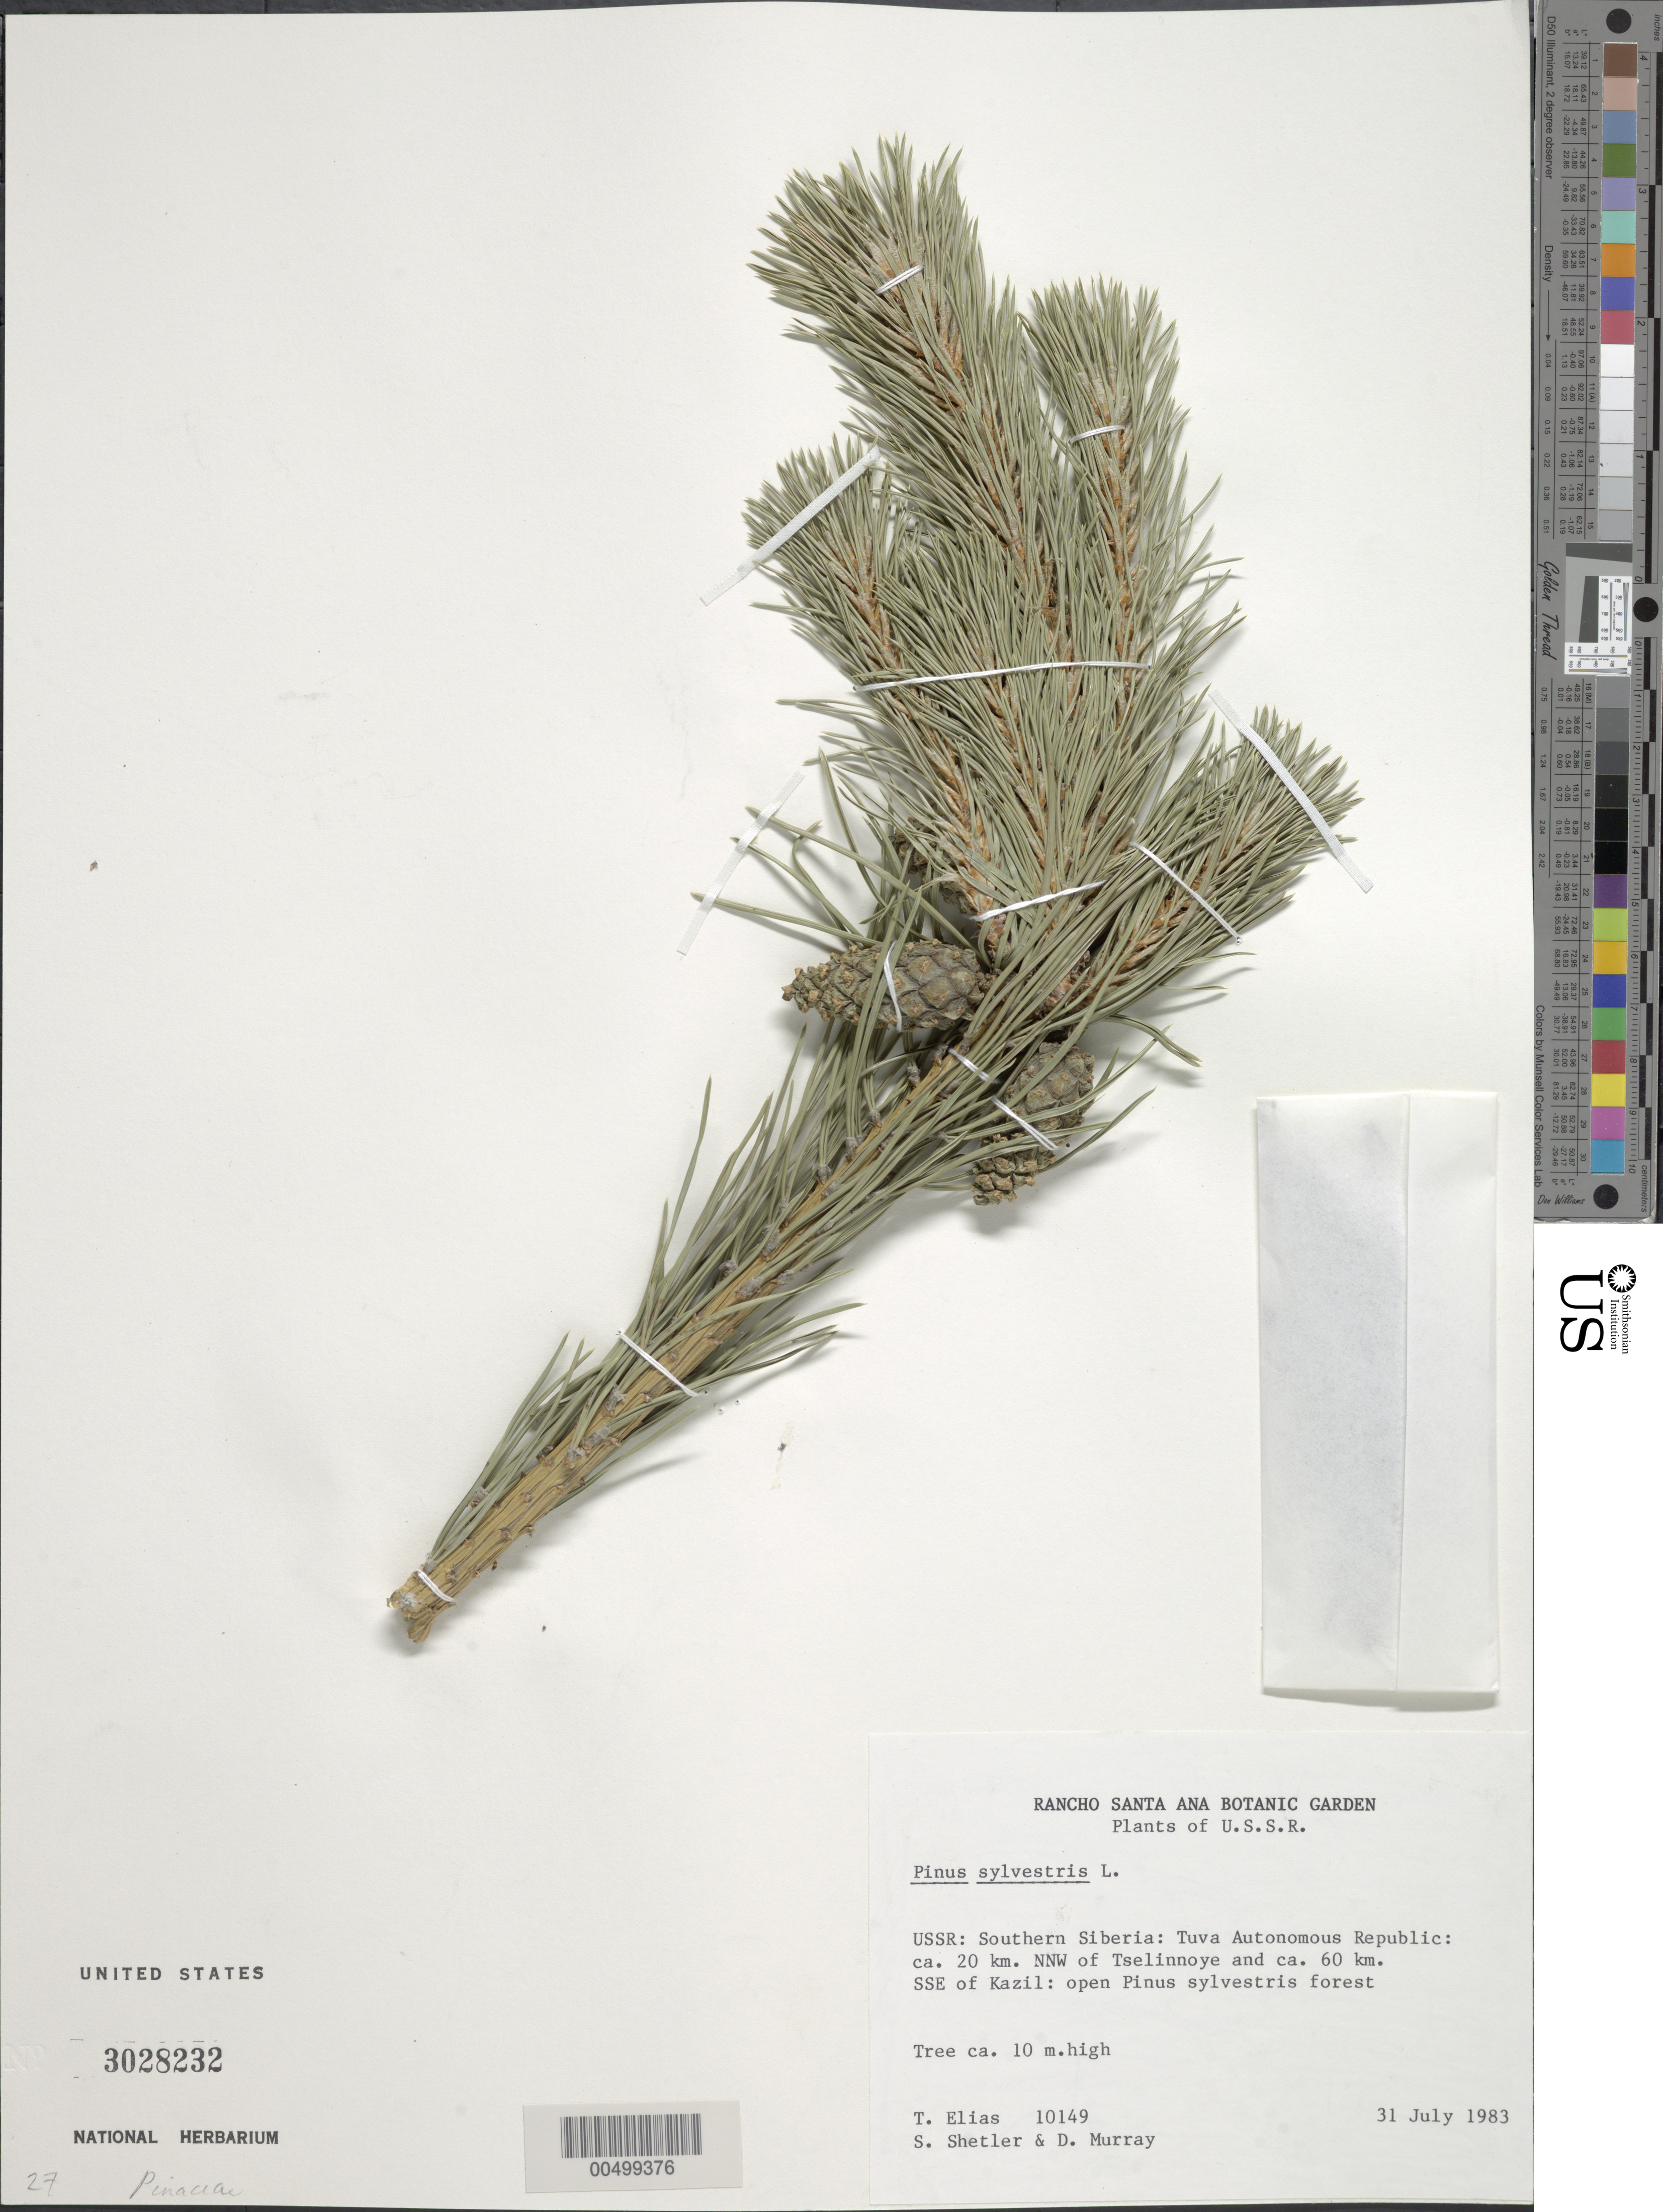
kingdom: Plantae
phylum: Tracheophyta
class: Pinopsida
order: Pinales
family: Pinaceae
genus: Pinus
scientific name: Pinus sylvestris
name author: L.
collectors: T. Elias, S. Shetler & D. F. Murray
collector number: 10149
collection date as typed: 31 Jul 1983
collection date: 1983-07-31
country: Russian Federation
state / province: Tuva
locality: ca. 20 km NNW of Tselinnoye and ca. 60 km SSE of Kazil [Kyzyl]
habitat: open Pinus sylvestris forest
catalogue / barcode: US 3028232